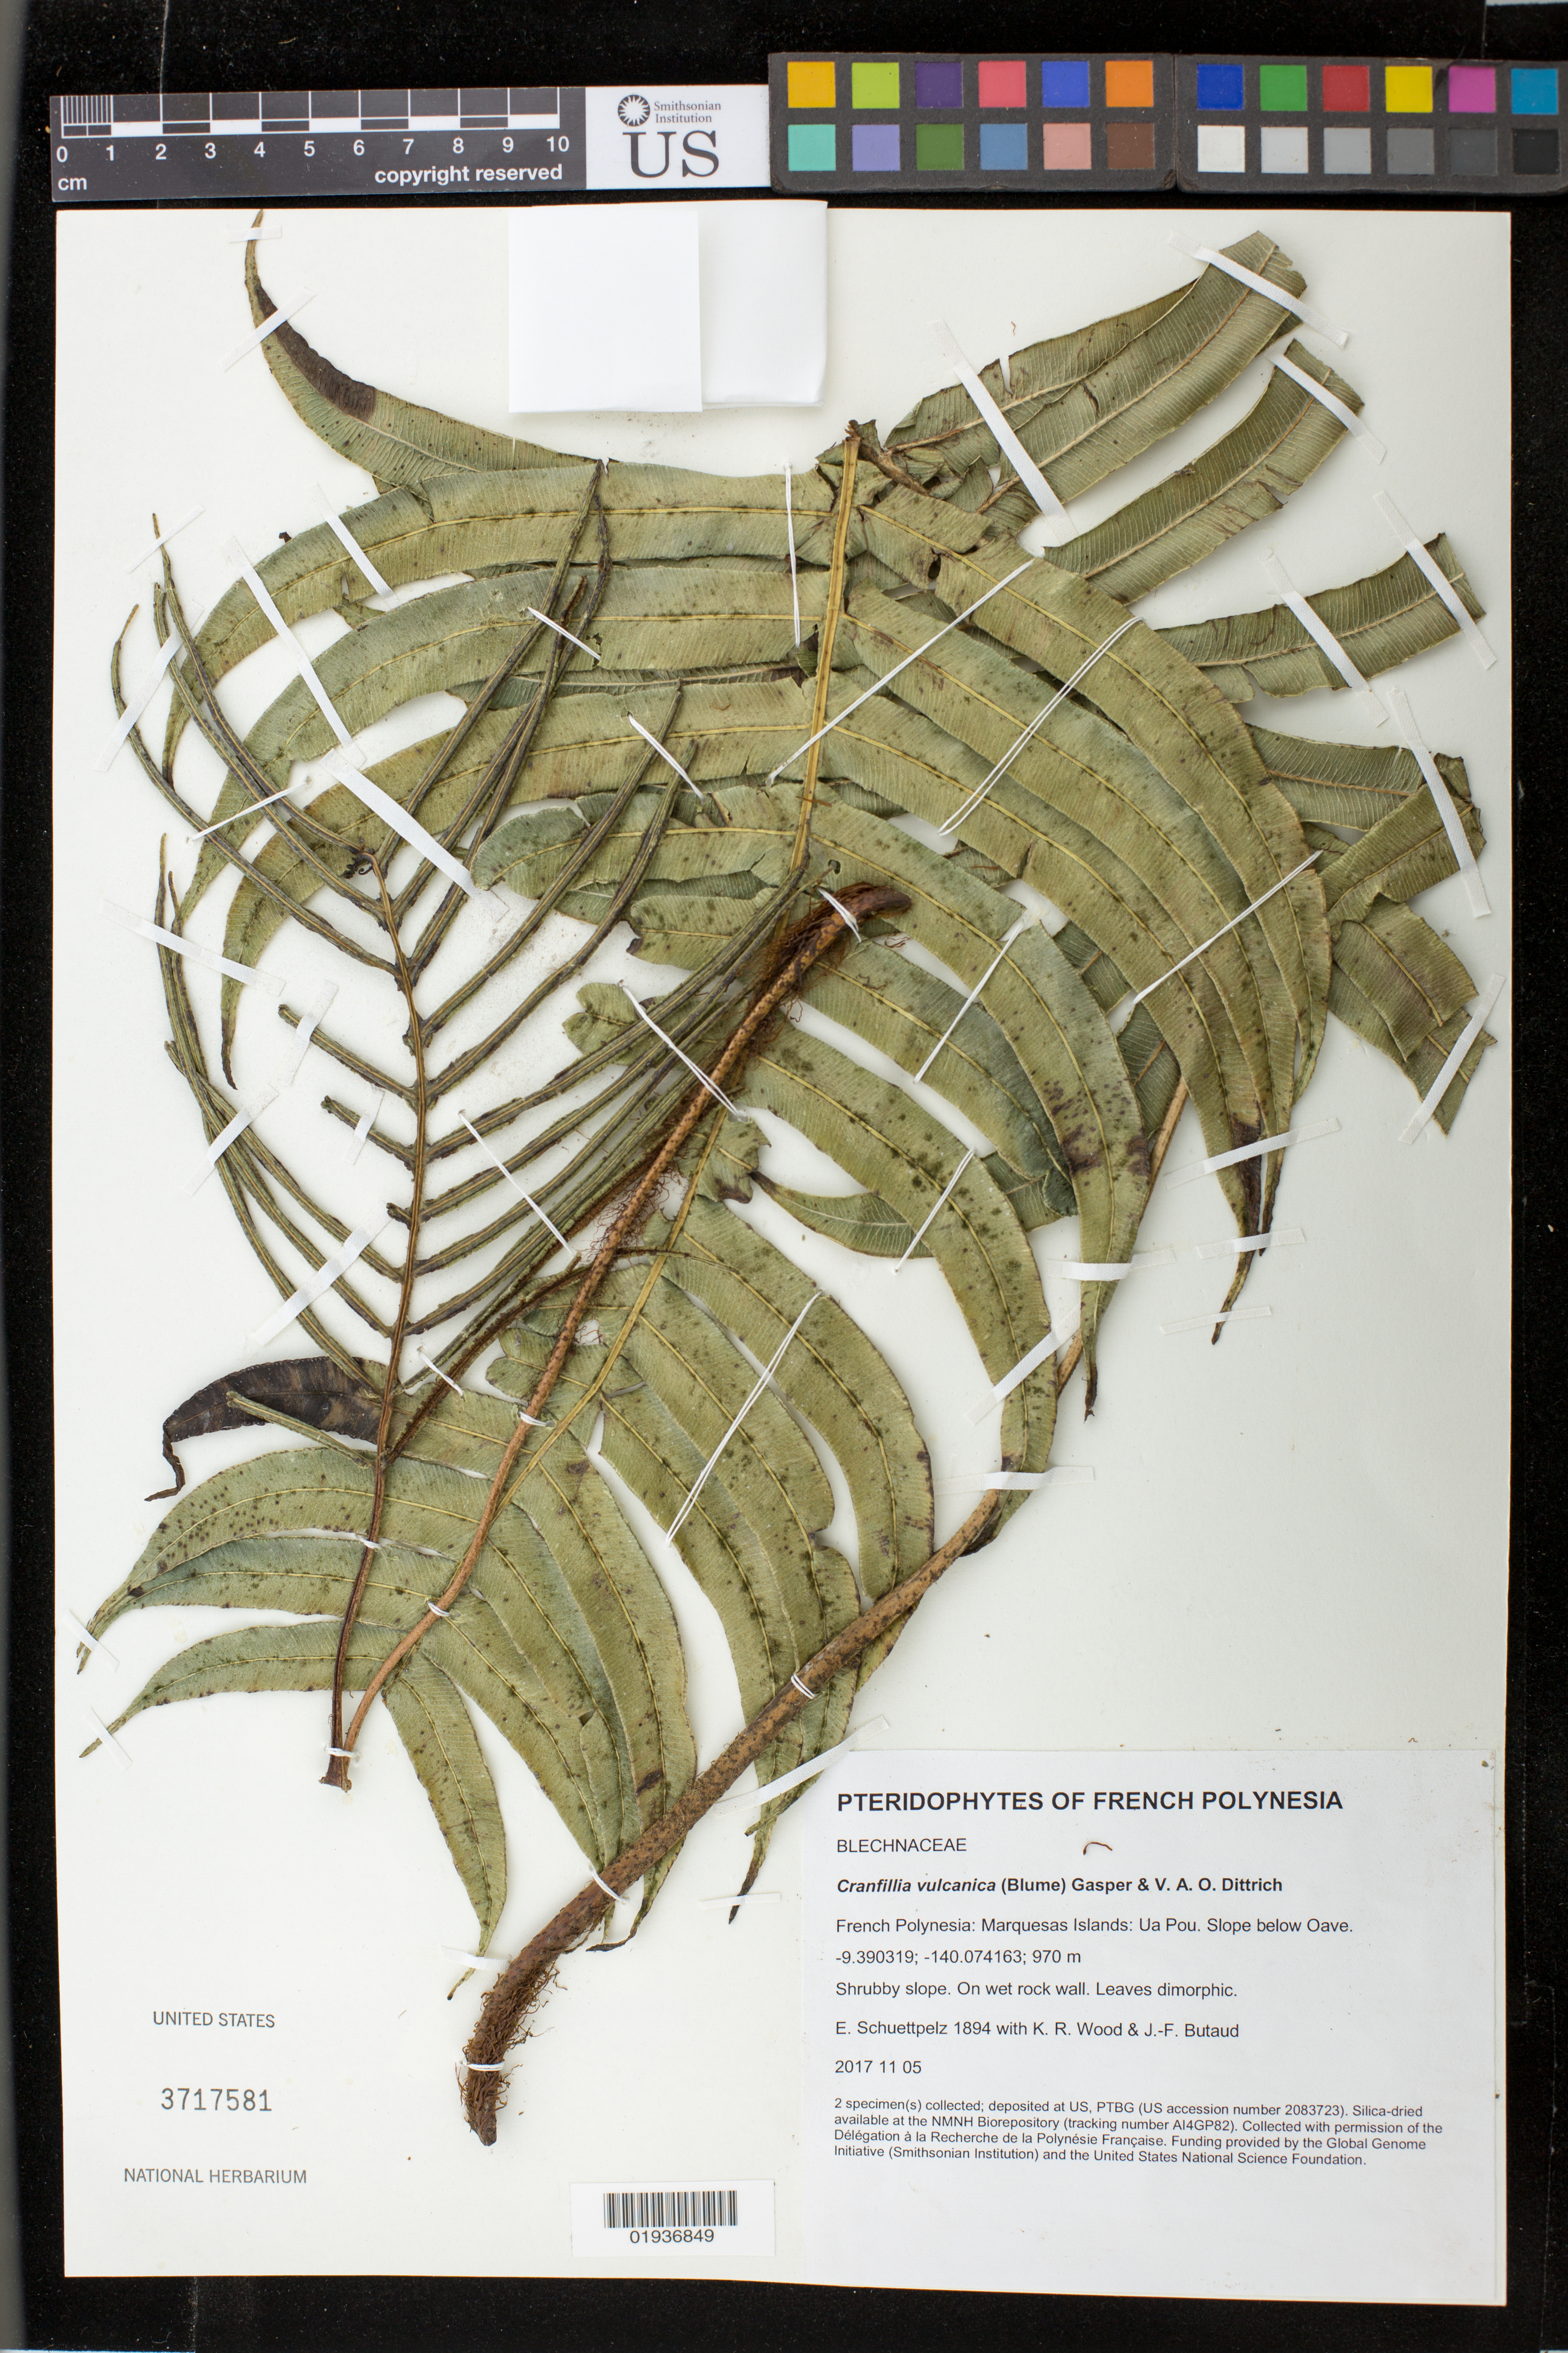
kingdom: Plantae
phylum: Tracheophyta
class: Polypodiopsida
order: Polypodiales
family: Blechnaceae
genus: Cranfillia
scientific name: Cranfillia vulcanica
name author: (Blume) Gasper & V.A.O. Dittrich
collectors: E. Schuettpelz, K. R. Wood & J. -F. Butaud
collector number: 1894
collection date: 2017-11-05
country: French Polynesia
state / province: Marquesas Islands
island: Ua Pou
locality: Slope below Oave.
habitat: Shrubby slope.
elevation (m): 970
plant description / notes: Collected with permission of the Délégation à la Recherche de la Polynésie Française. Funding provided by the Global Genome Initiative (Smithsonian Institution) and the United States National Science Foundation. Silica dried tissue stored at AI4GP82 in the NMNH Biorepository, Smithsonian Institution.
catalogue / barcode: US 3717581